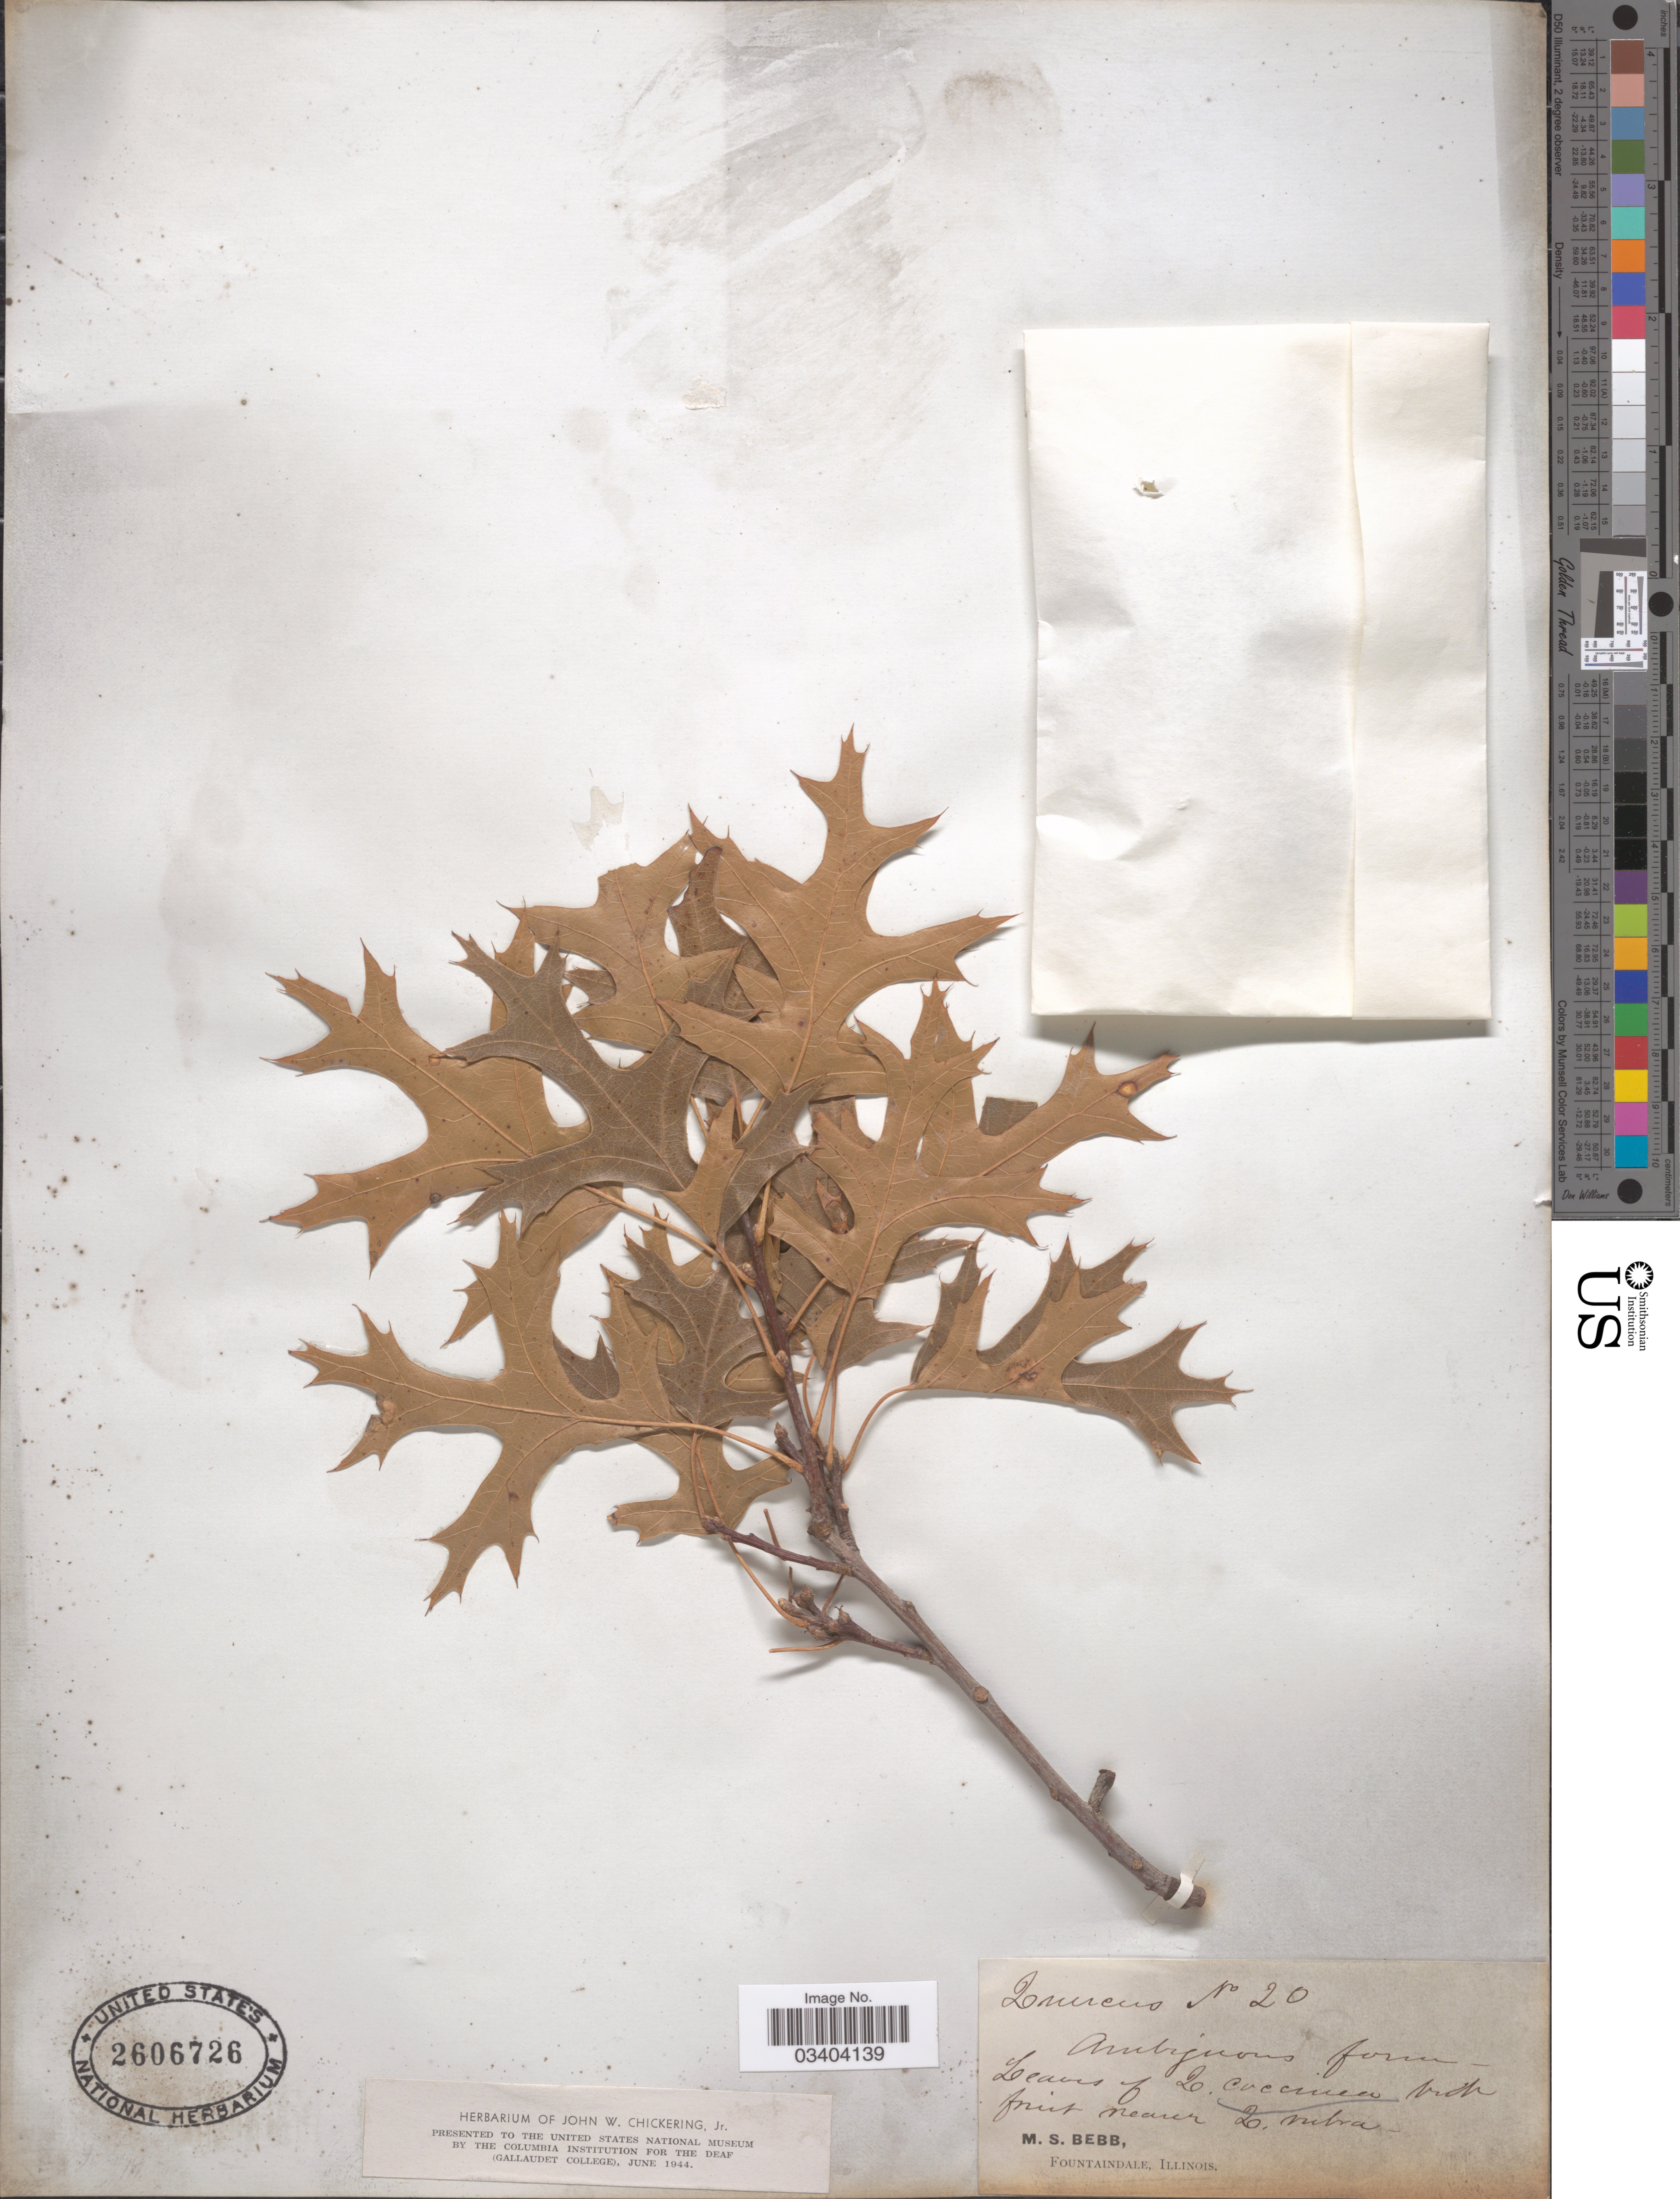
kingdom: Plantae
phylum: Tracheophyta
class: Magnoliopsida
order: Fagales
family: Fagaceae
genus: Quercus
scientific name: Quercus coccinea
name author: Münchh.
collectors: M. Bebb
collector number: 20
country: United States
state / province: Illinois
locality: Fountaindale.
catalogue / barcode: US 2606726